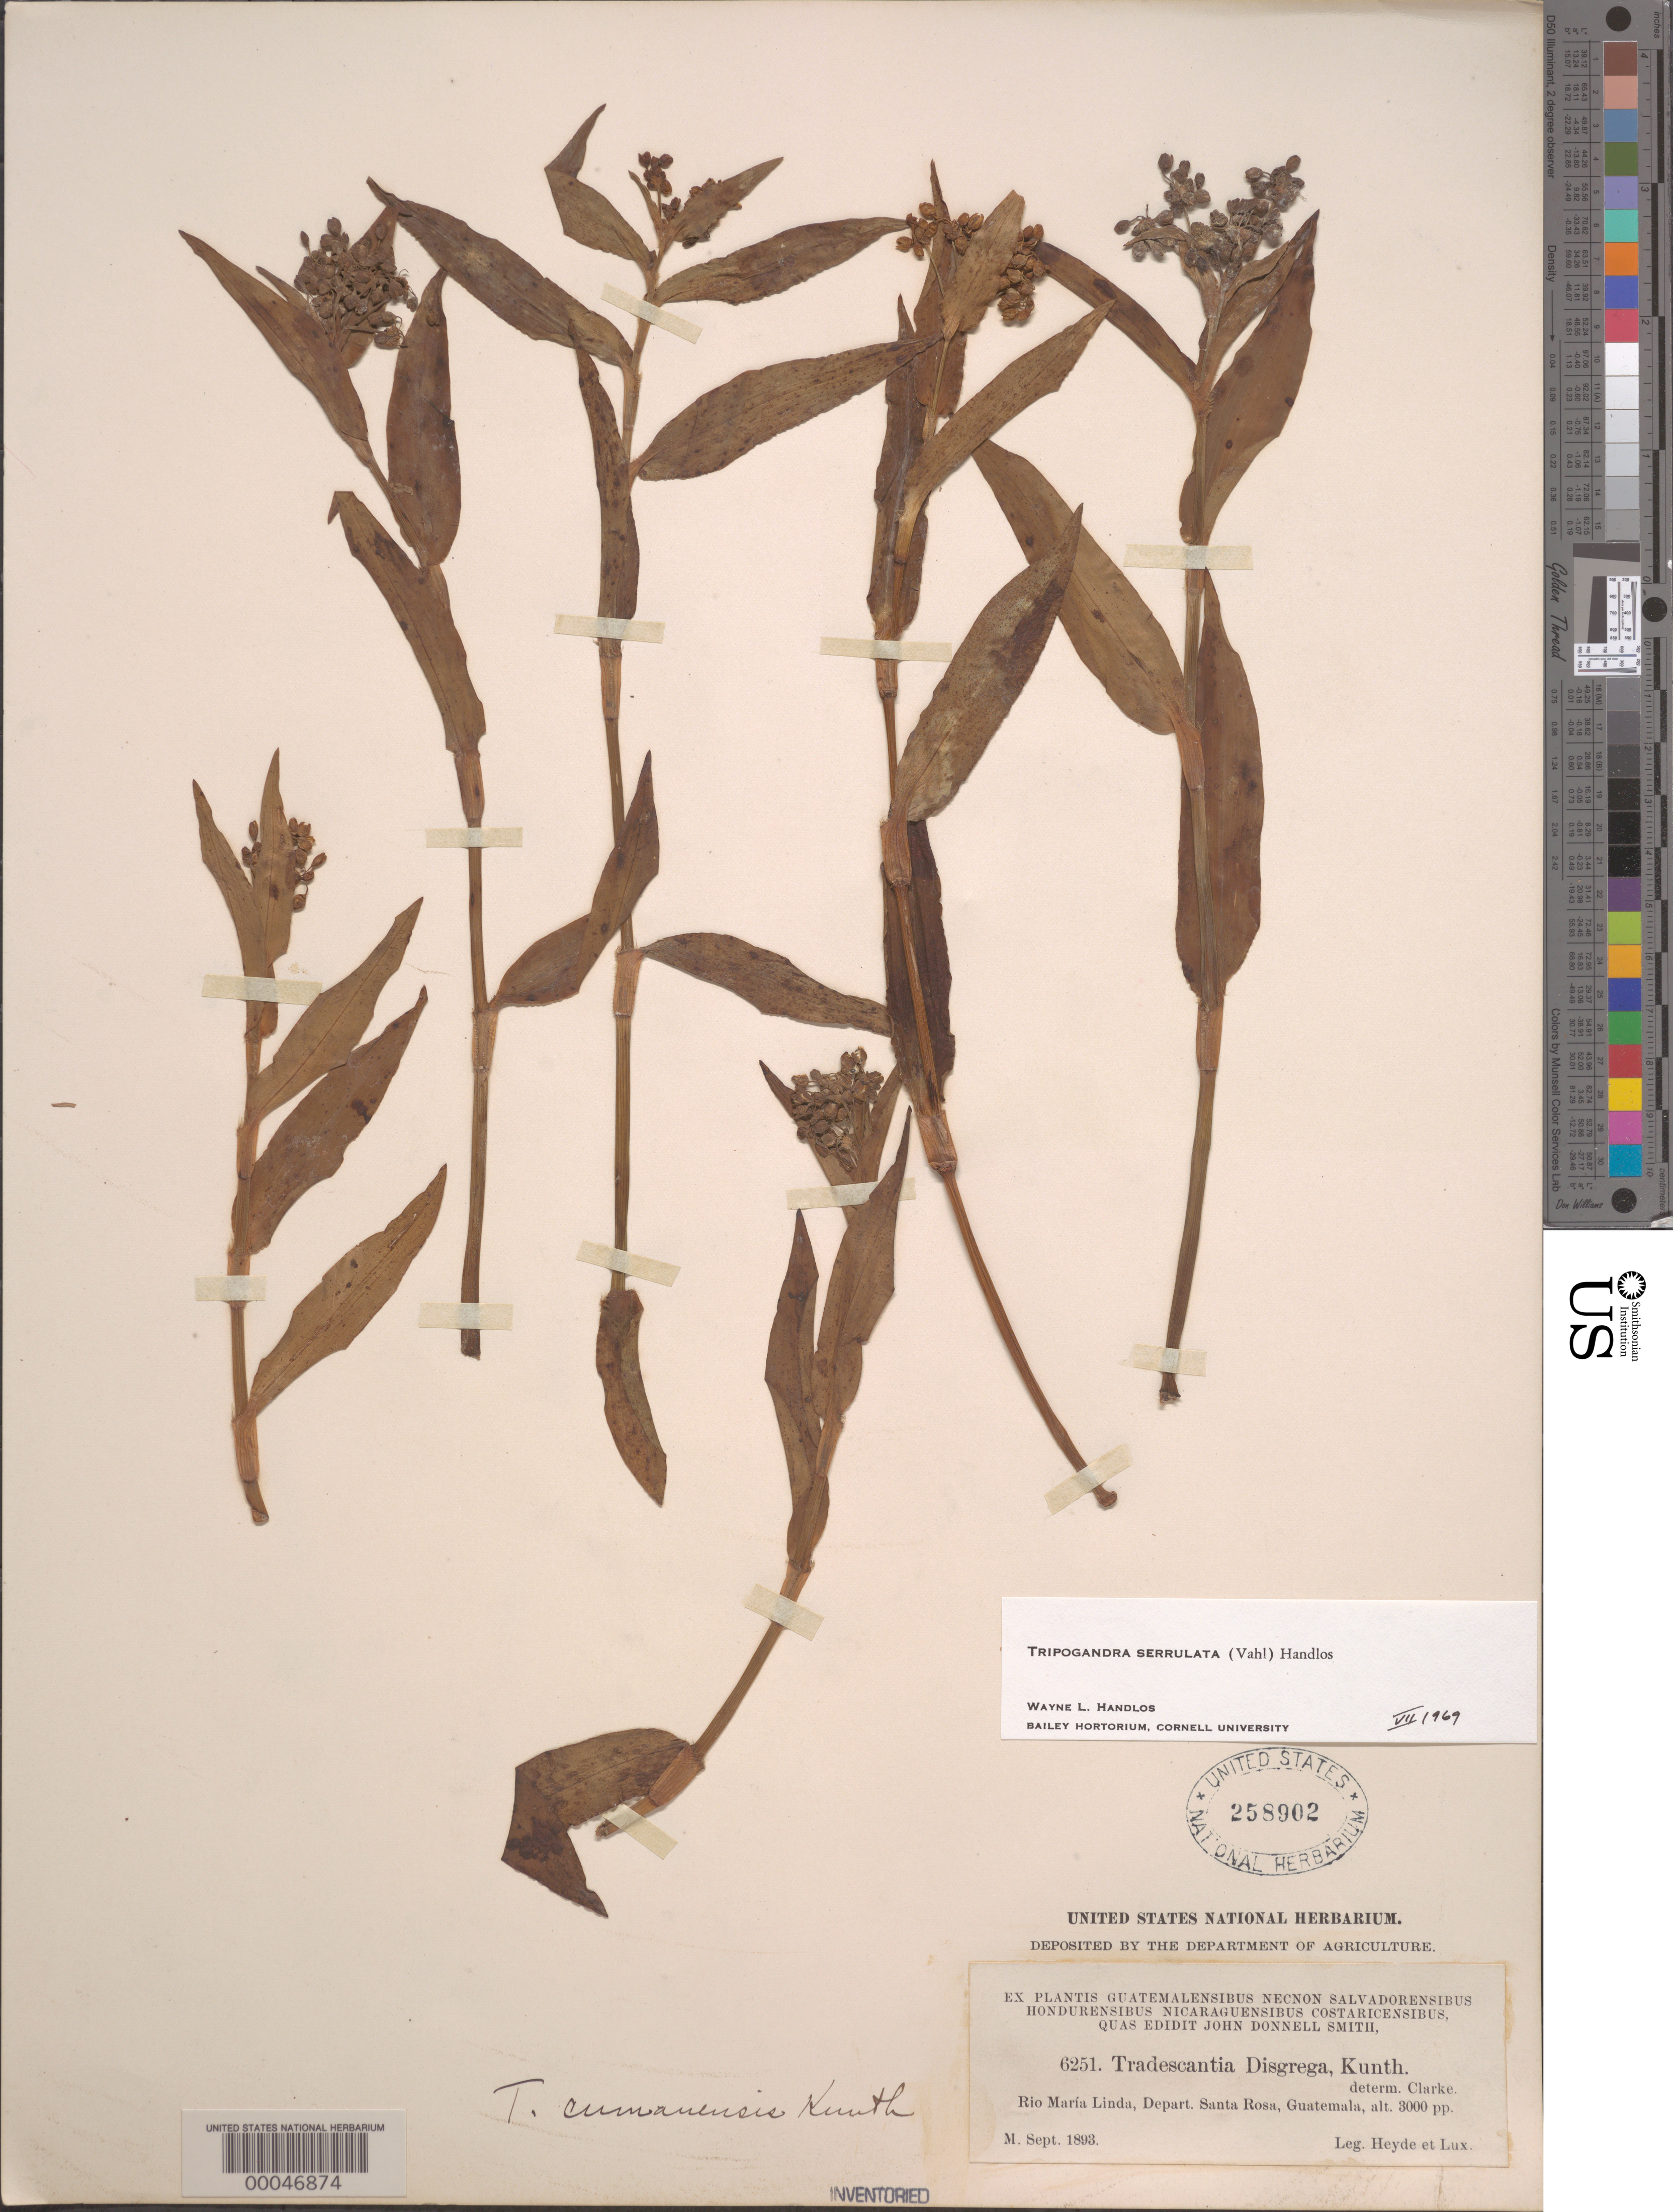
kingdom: Plantae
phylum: Tracheophyta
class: Liliopsida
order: Commelinales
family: Commelinaceae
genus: Tripogandra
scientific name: Tripogandra serrulata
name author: (Vahl) Handlos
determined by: Handlos, W. L.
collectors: E. T. Heyde & E. Lux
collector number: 6251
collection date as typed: Sep 1893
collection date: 1893-09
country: Guatemala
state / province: Santa Rosa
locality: Rio Maria Linda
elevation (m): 915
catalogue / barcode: US 258902